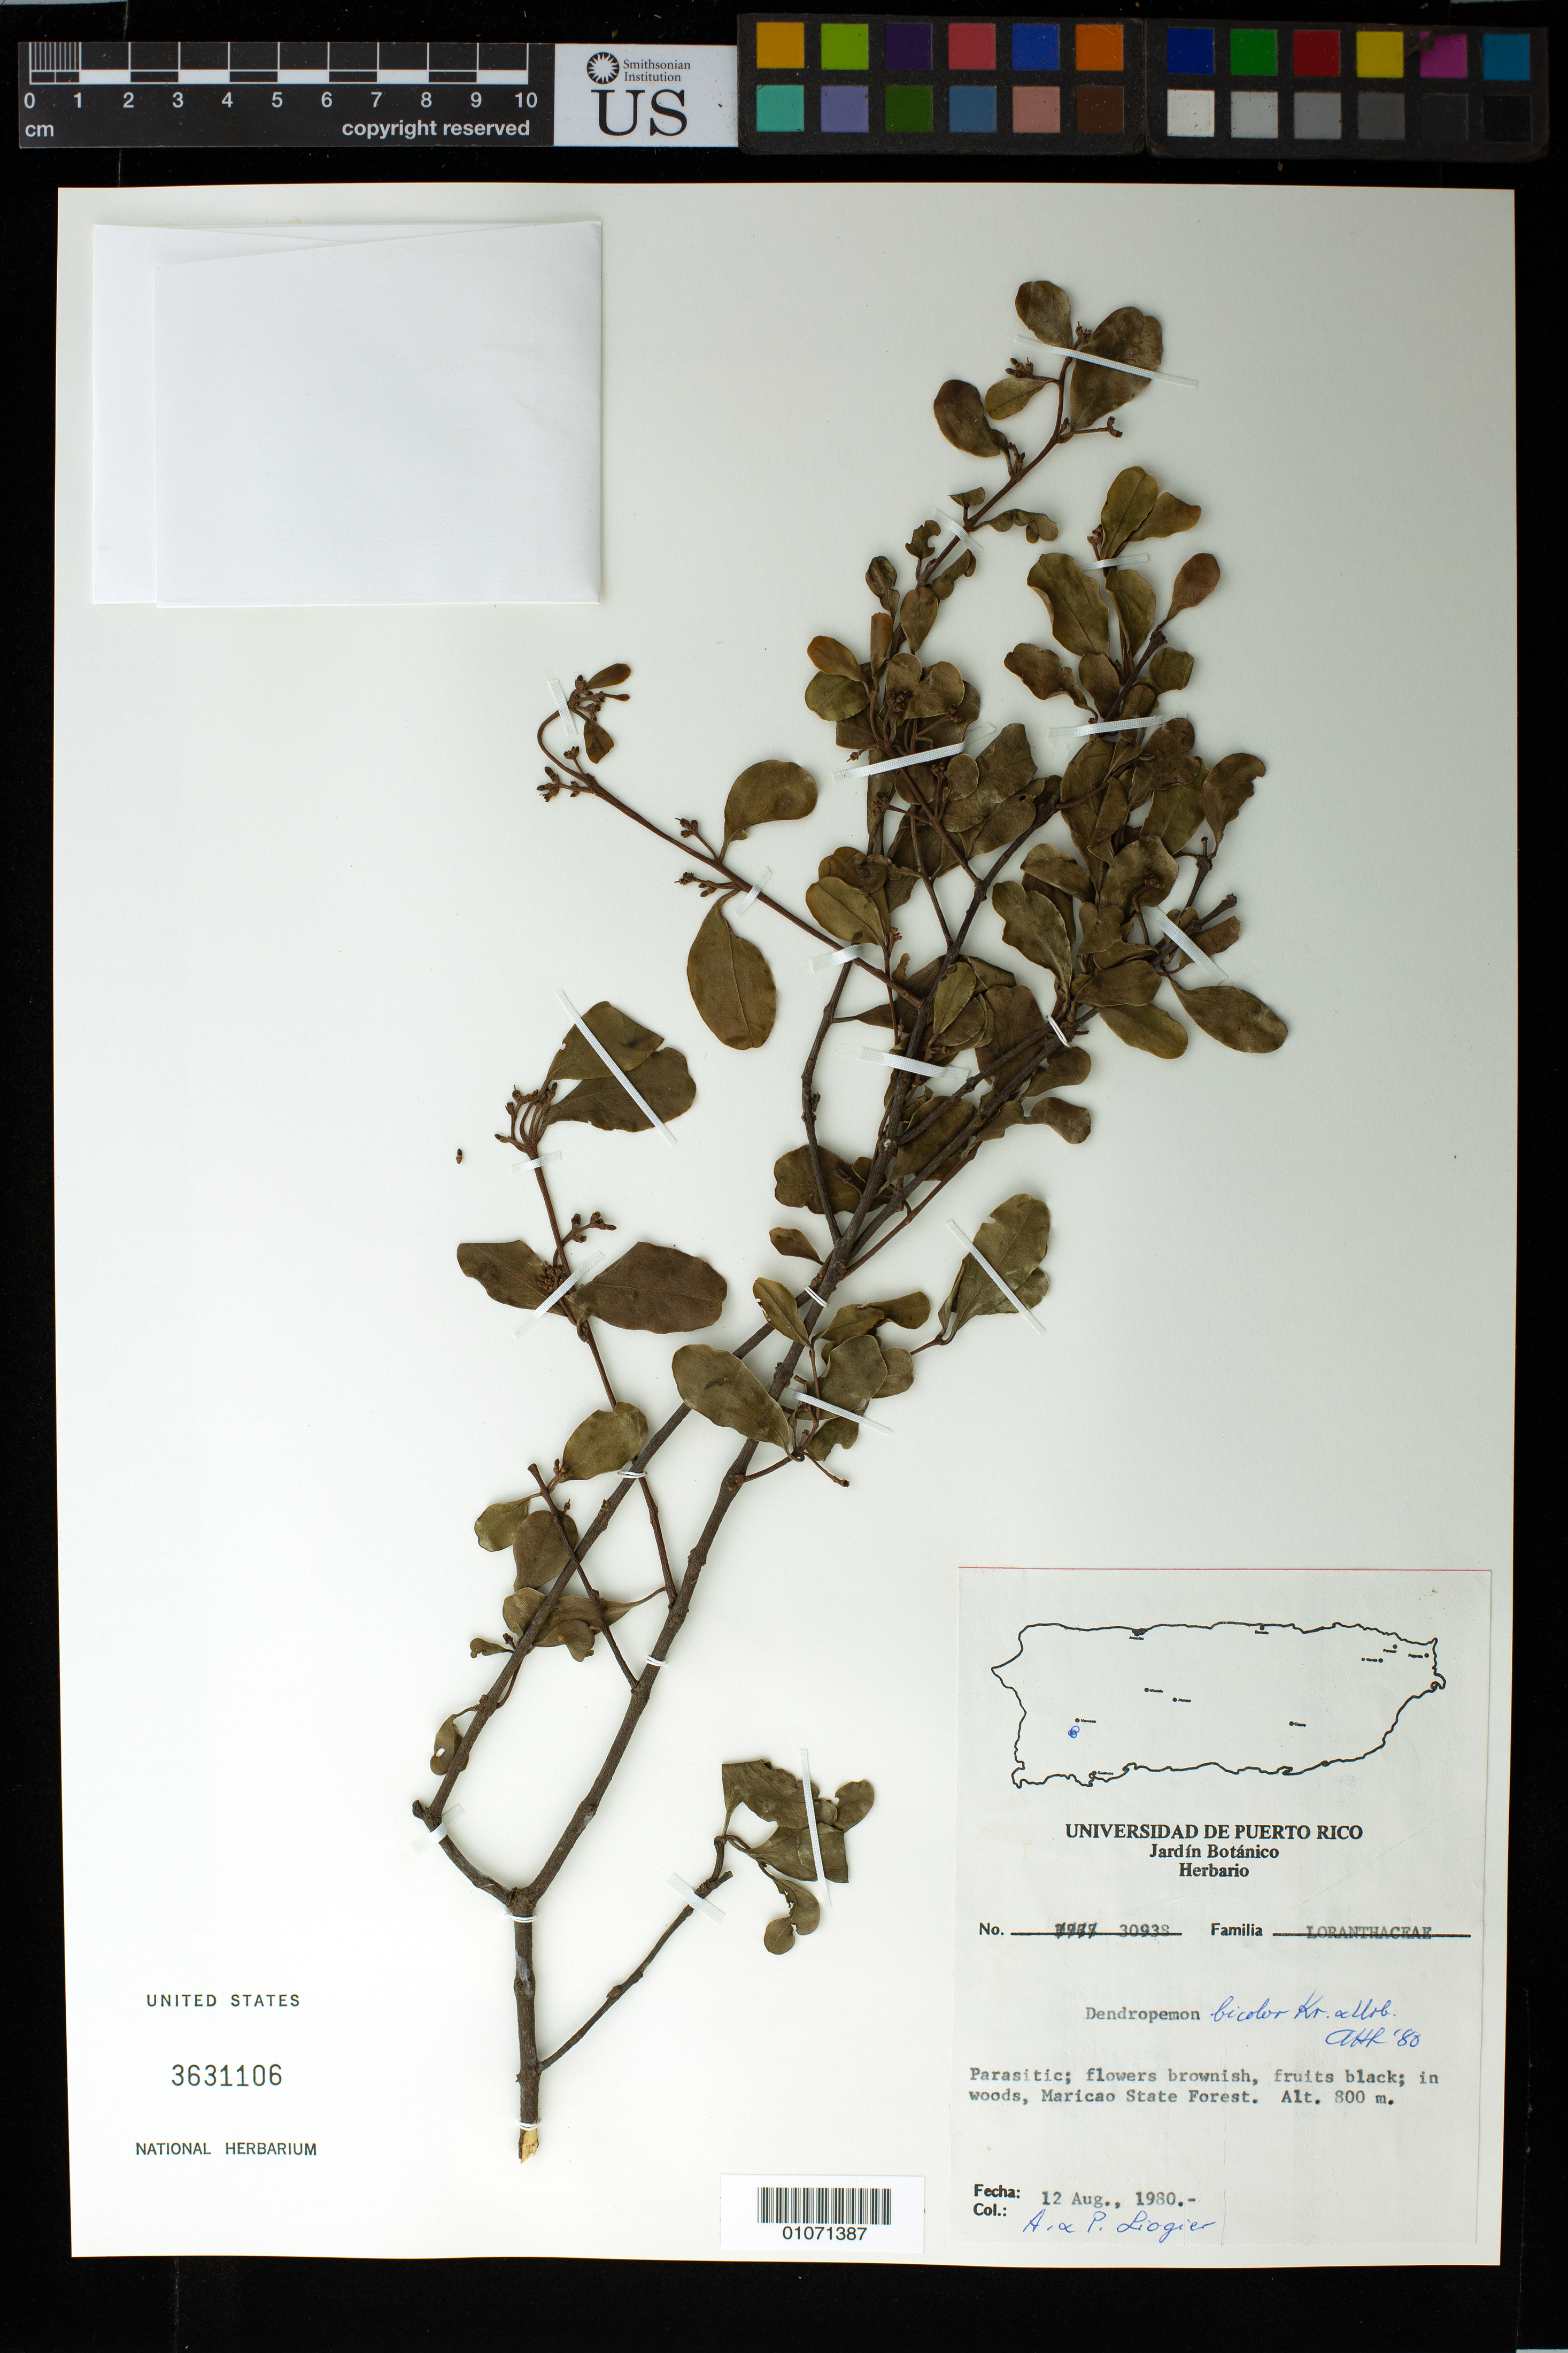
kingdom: Plantae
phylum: Tracheophyta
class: Magnoliopsida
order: Santalales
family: Loranthaceae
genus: Dendropemon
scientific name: Dendropemon bicolor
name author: Krug & Urb.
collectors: A. H. Liogier & M. P. Liogier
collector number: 30938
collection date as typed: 12 Aug 1980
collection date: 1980-08-12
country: Puerto Rico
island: Puerto Rico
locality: Maricao State Forest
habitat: In woods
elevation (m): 800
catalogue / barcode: US 3631106